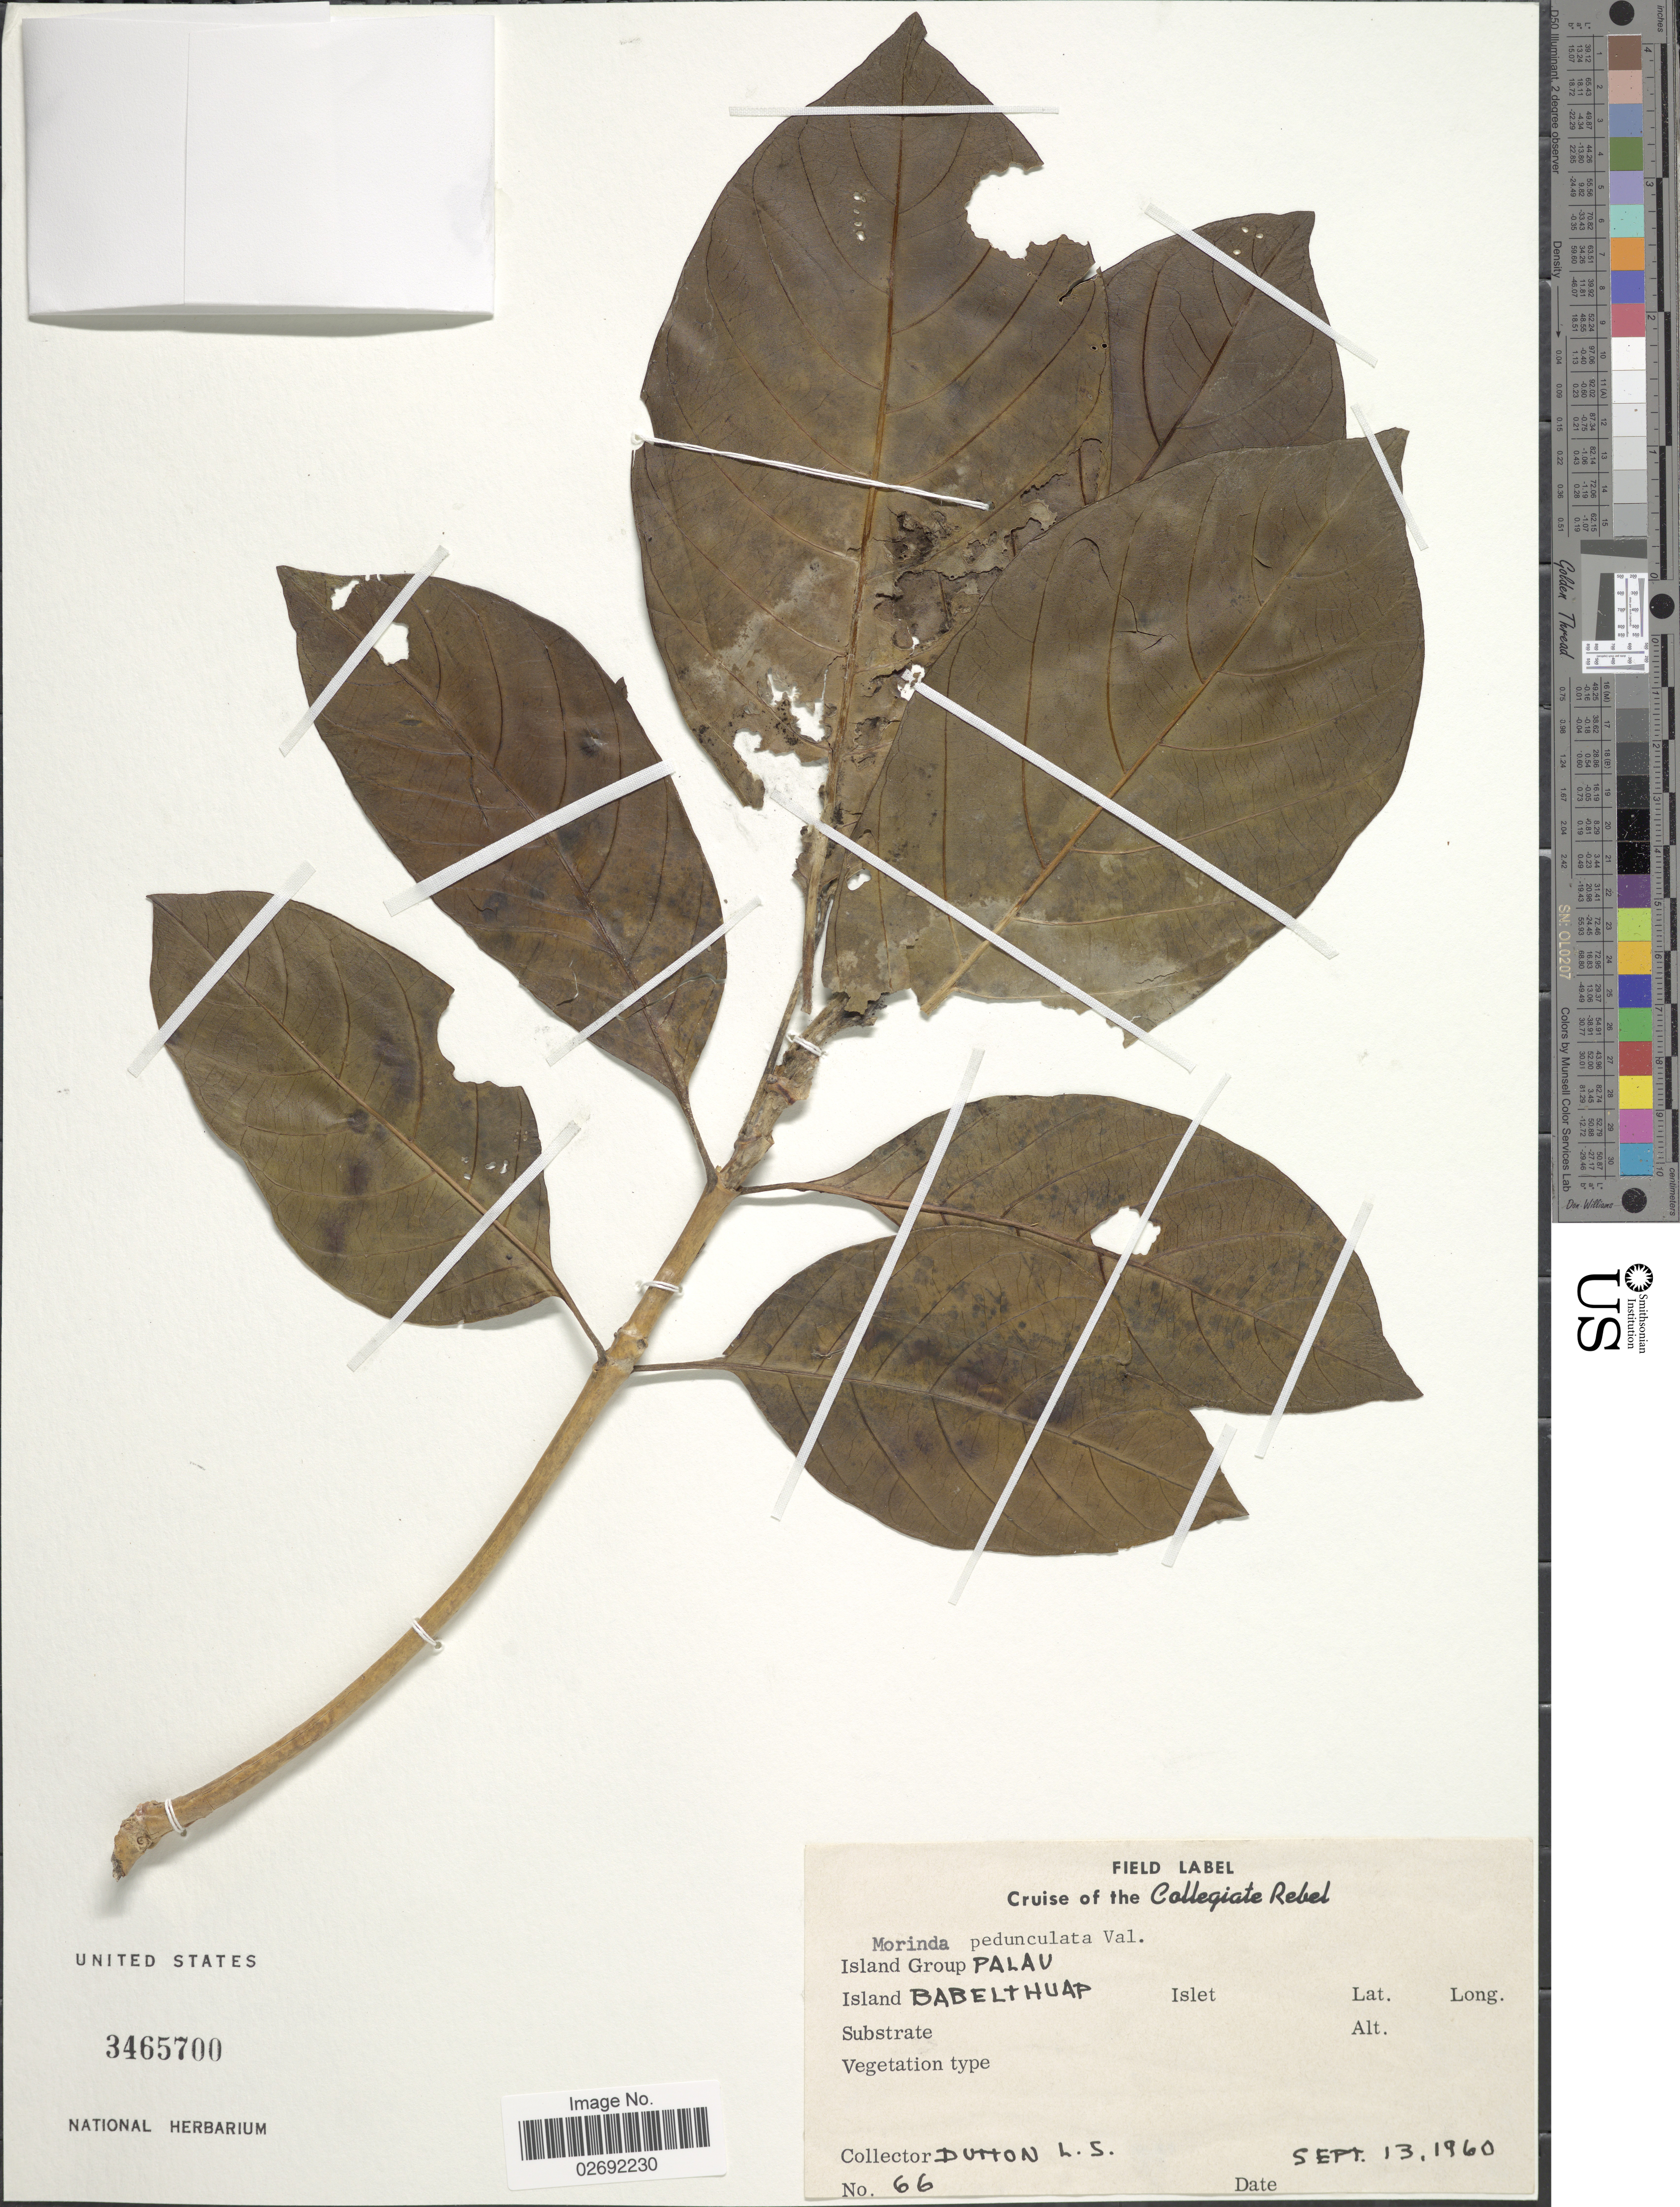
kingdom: Plantae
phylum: Tracheophyta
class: Magnoliopsida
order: Gentianales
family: Rubiaceae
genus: Morinda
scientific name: Morinda citrifolia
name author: L.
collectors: L. Dutton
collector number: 66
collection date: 1960-09-13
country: Palau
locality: Island Group Palau. Island Babelthuap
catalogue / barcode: US 3465700